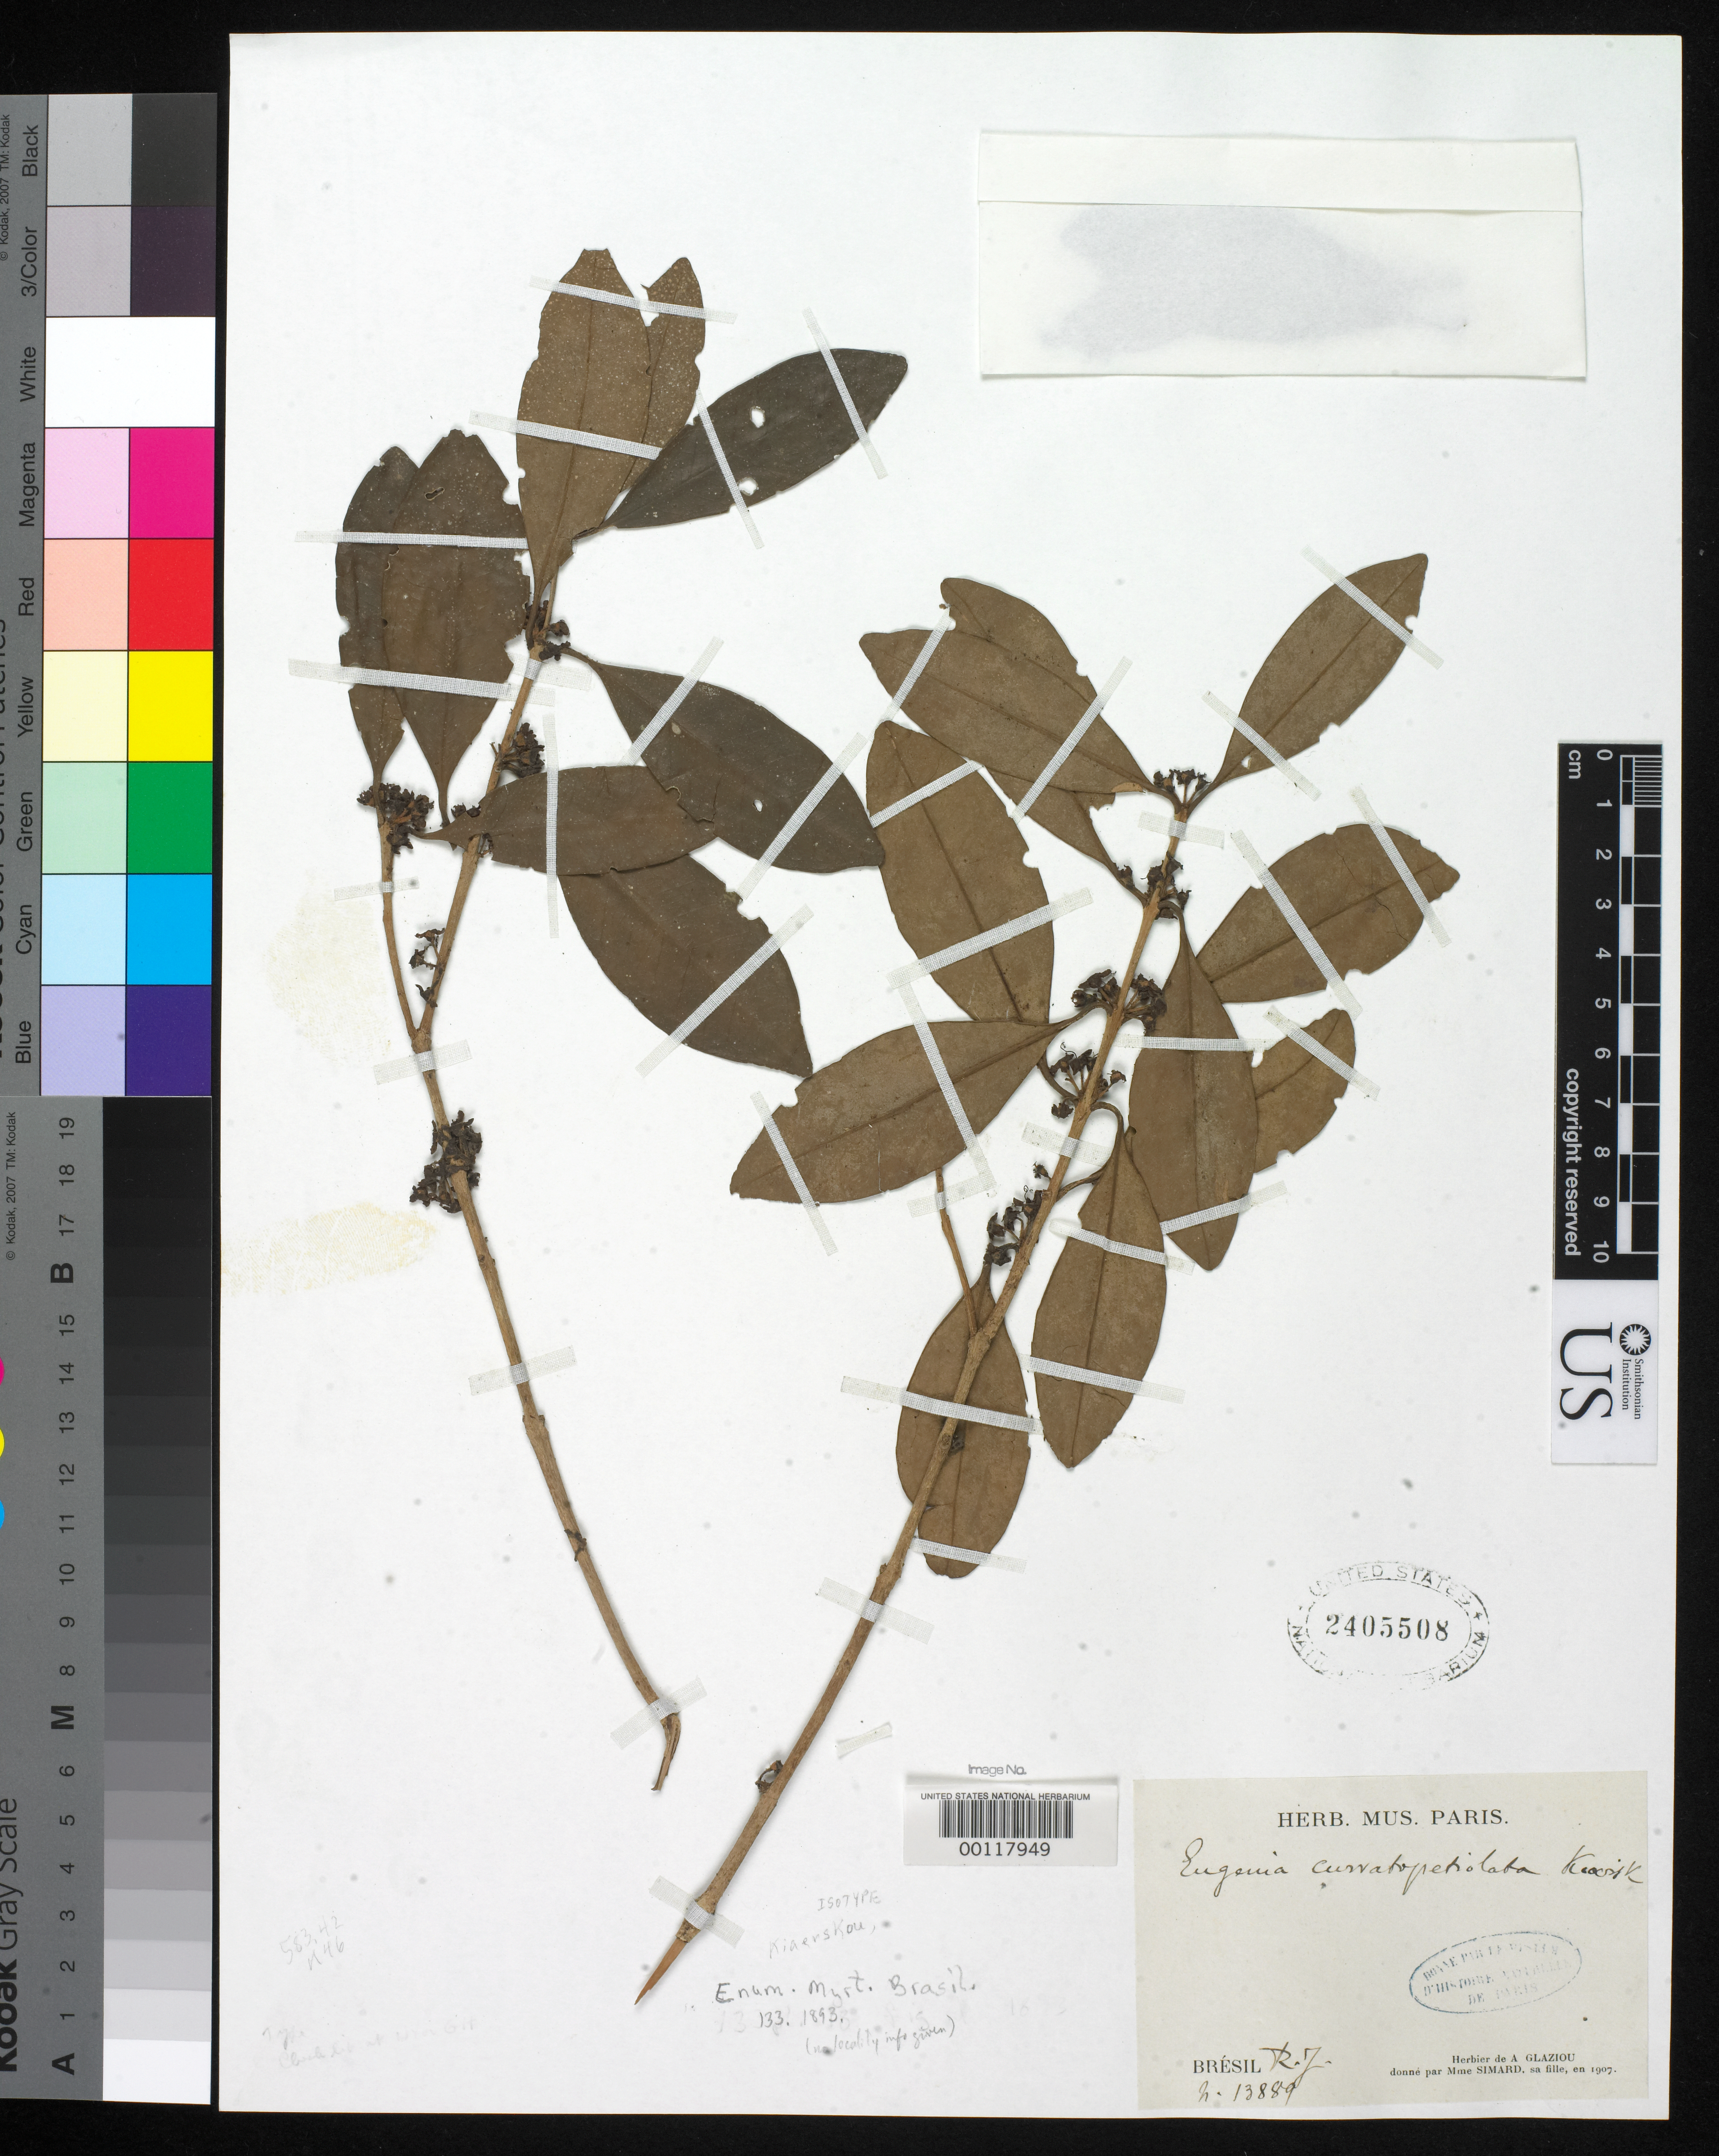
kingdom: Plantae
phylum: Tracheophyta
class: Magnoliopsida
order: Myrtales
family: Myrtaceae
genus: Eugenia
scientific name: Eugenia curvatopetioloba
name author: Kiaersk.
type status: Isotype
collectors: A. F. M. Glaziou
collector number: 13889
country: Brazil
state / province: Rio de Janeiro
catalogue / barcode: US 2405508